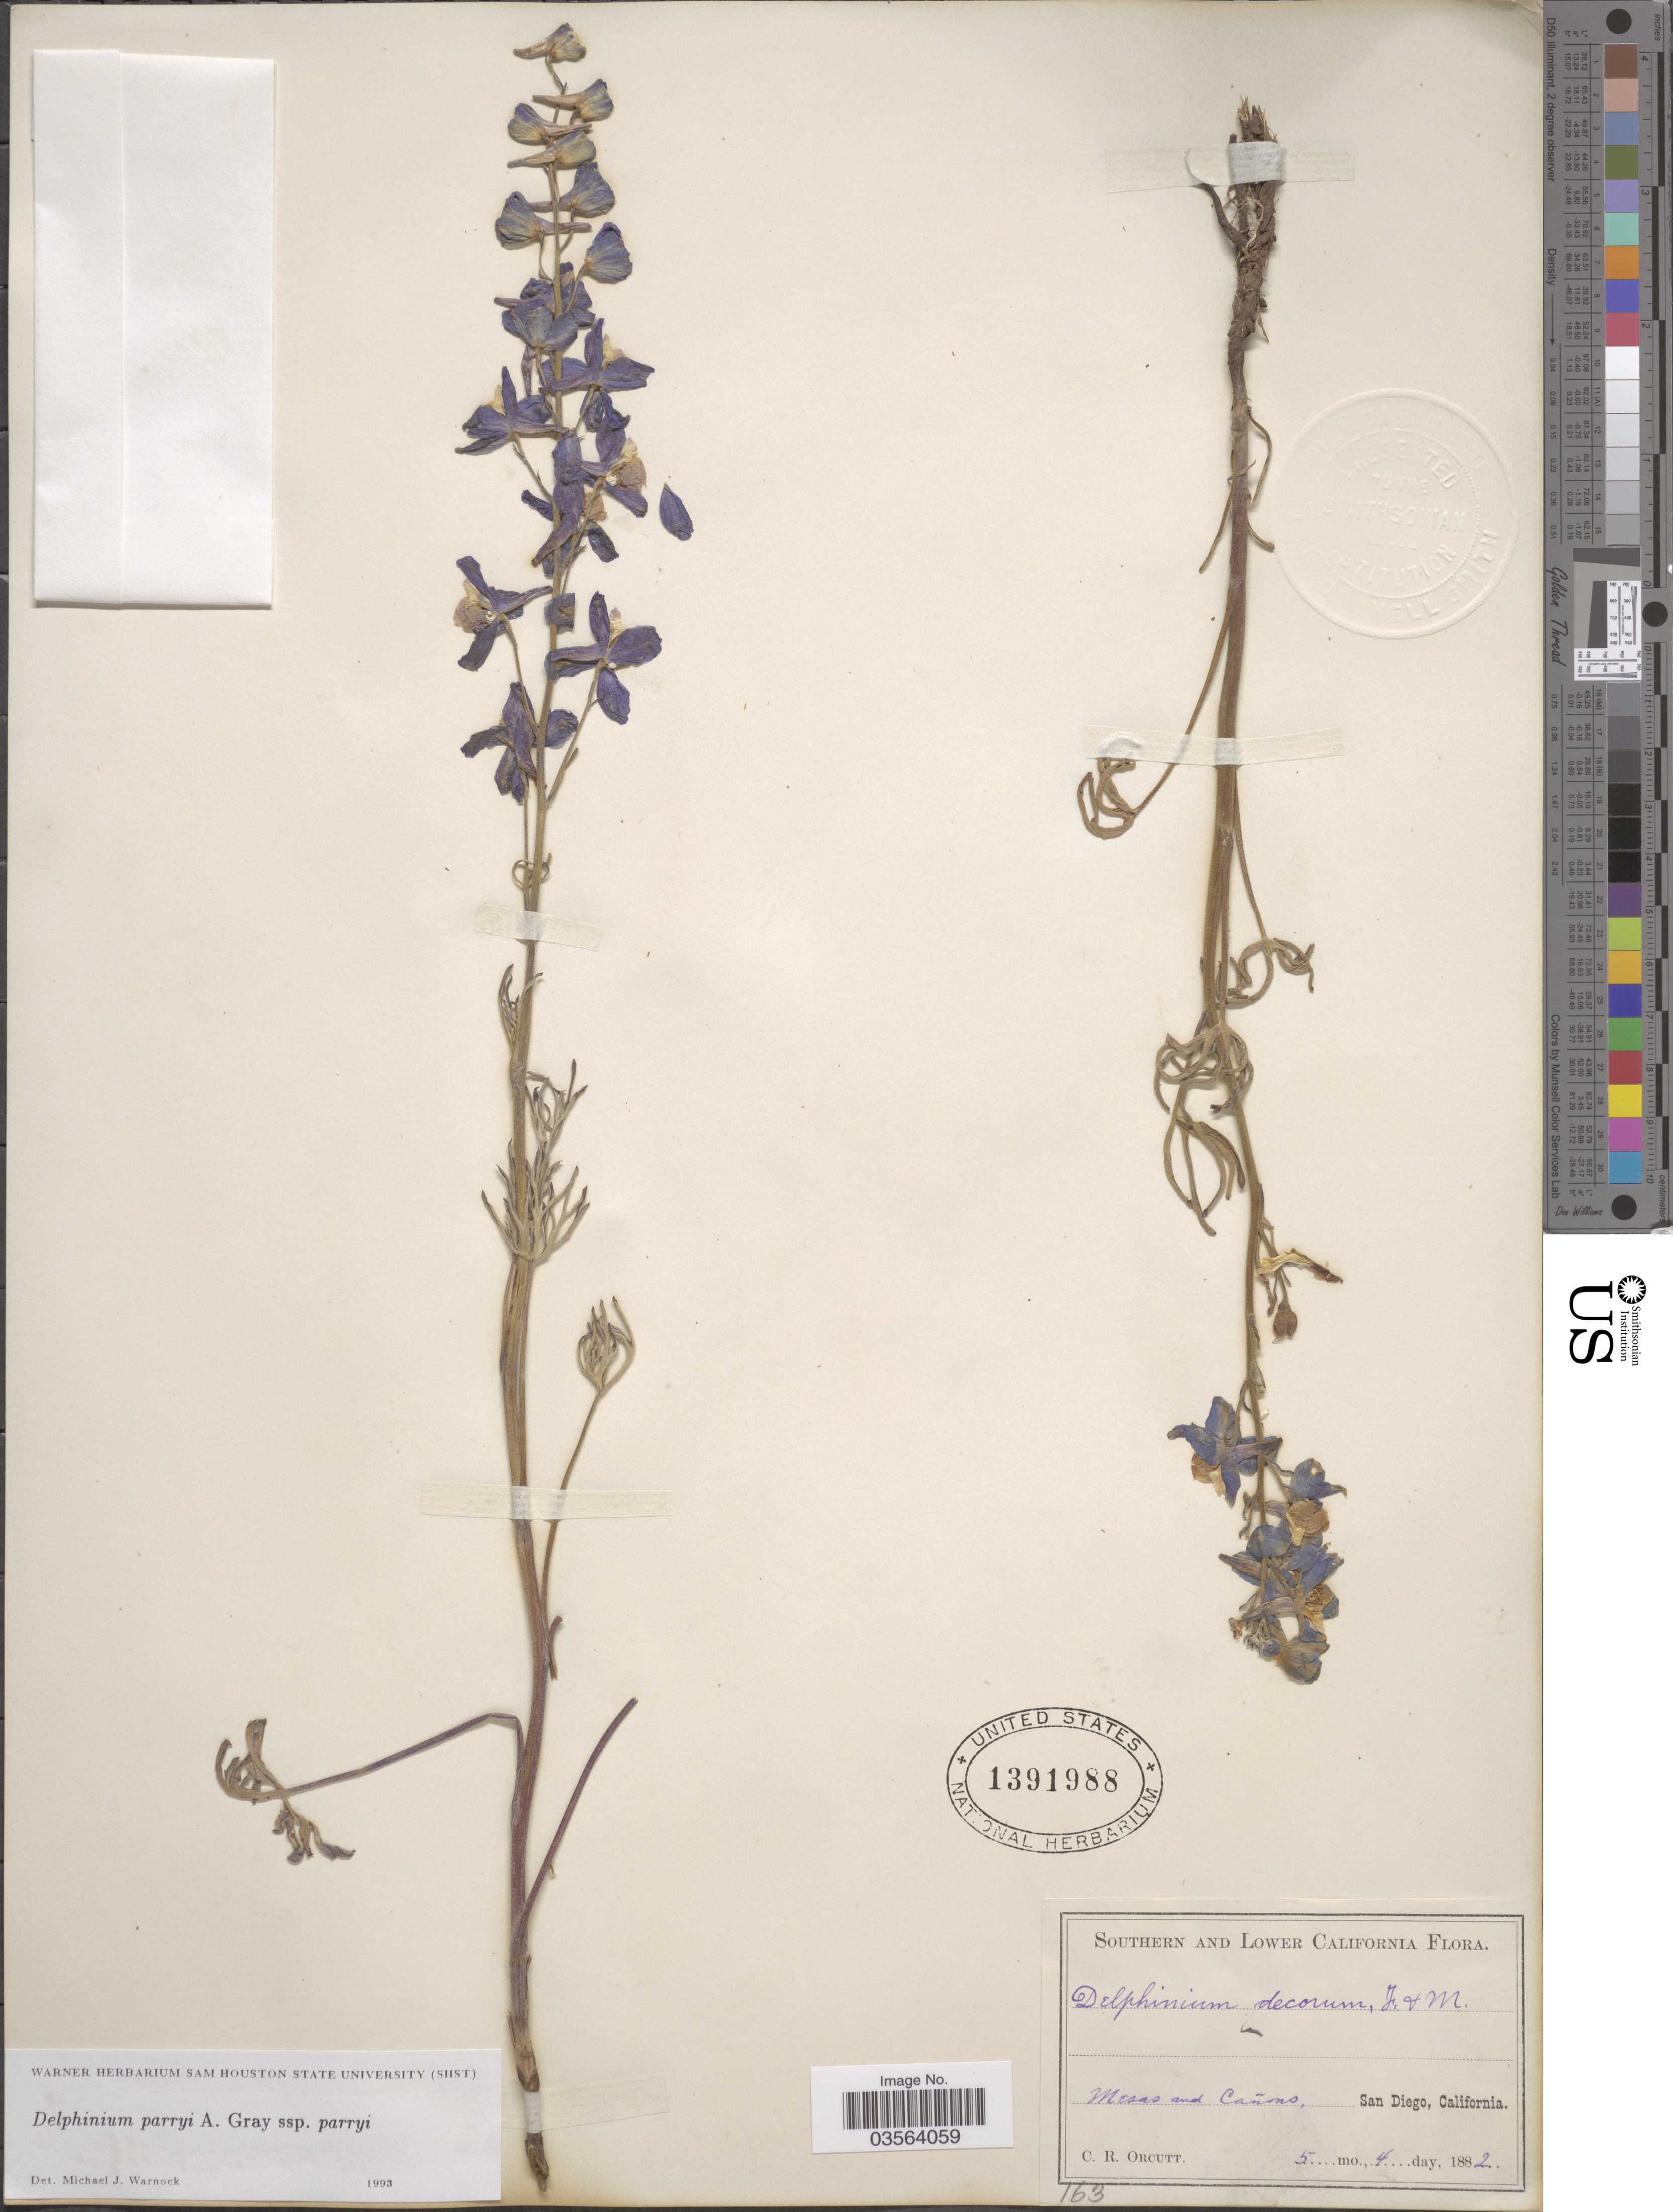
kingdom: Plantae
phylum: Tracheophyta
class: Magnoliopsida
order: Ranunculales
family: Ranunculaceae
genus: Delphinium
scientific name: Delphinium parryi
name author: A. Gray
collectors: C. R. Orcutt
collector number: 163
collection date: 1882-05-04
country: United States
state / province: California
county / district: San Diego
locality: Southern California. Mesas and Cañons, San Diego.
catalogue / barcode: US 1391988